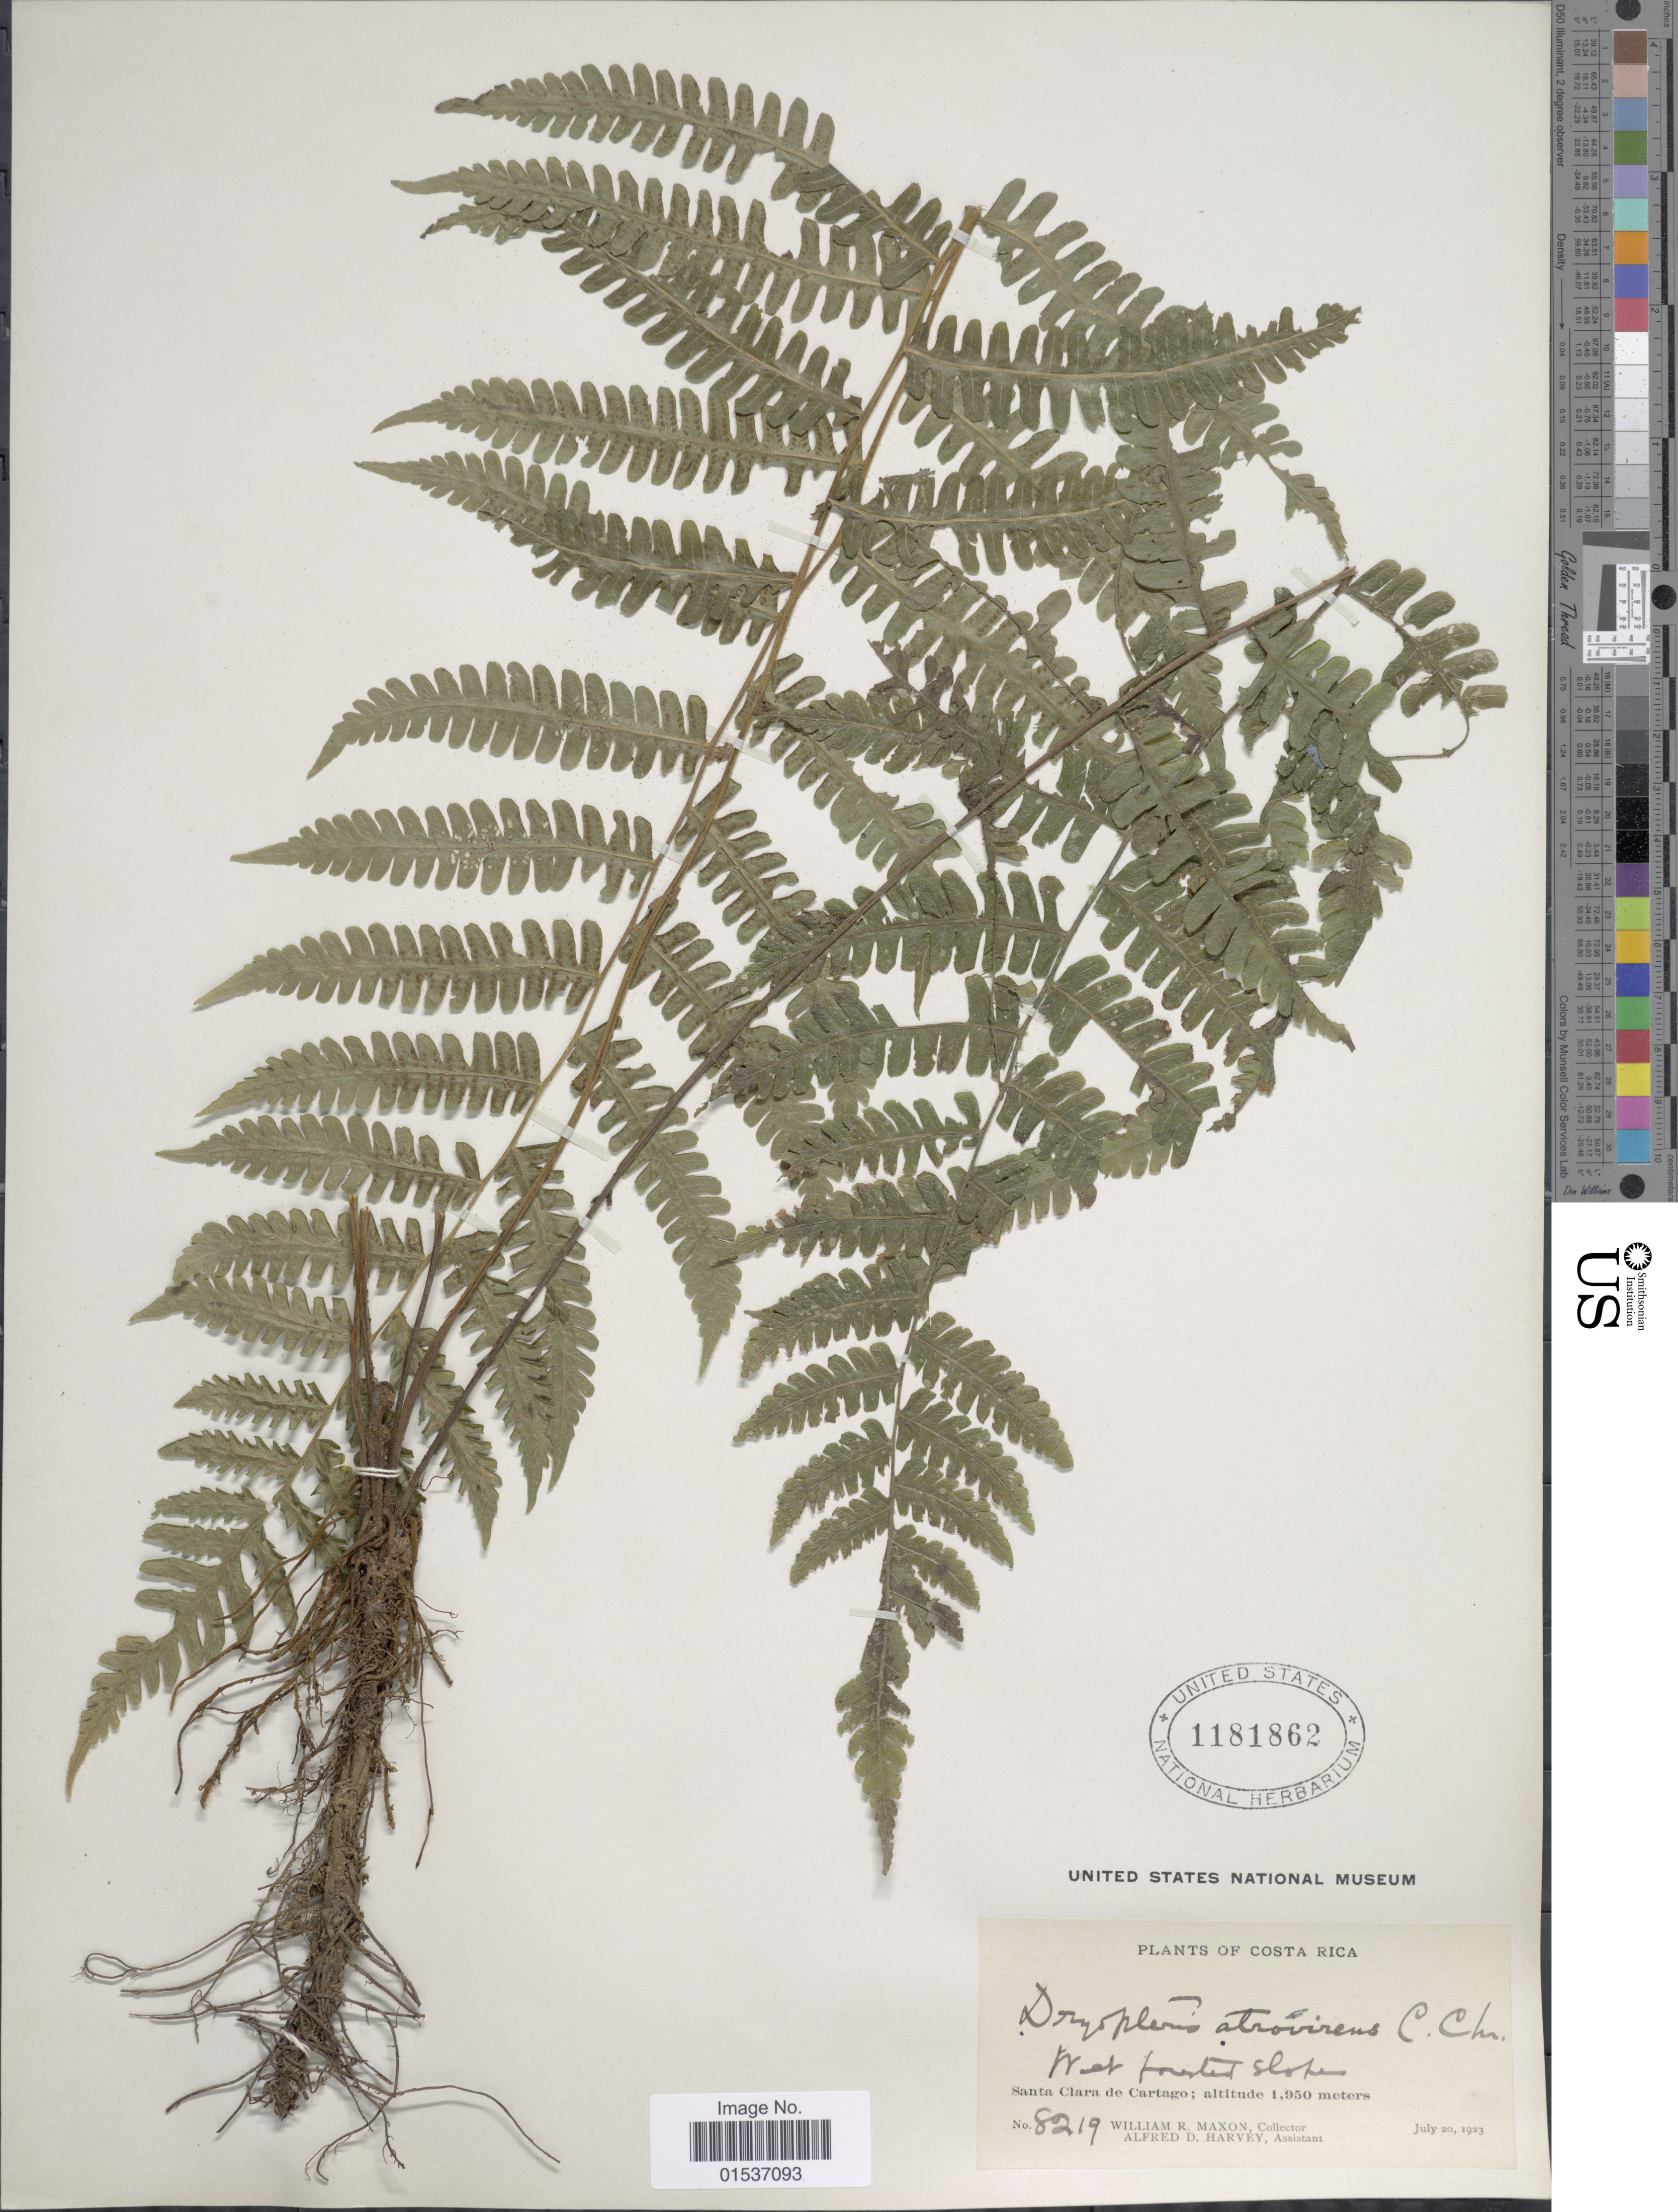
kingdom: Plantae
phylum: Tracheophyta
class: Polypodiopsida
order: Polypodiales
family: Thelypteridaceae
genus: Thelypteris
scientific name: Thelypteris atrovirens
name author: (C. Chr.) C.F. Reed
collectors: W. R. Maxon & A. D. Harvey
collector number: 8219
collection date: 1923-07-20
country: Costa Rica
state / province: Cartago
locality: Costa Rica Santa Clara de Cartago.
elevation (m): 1950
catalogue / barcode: US 1181862